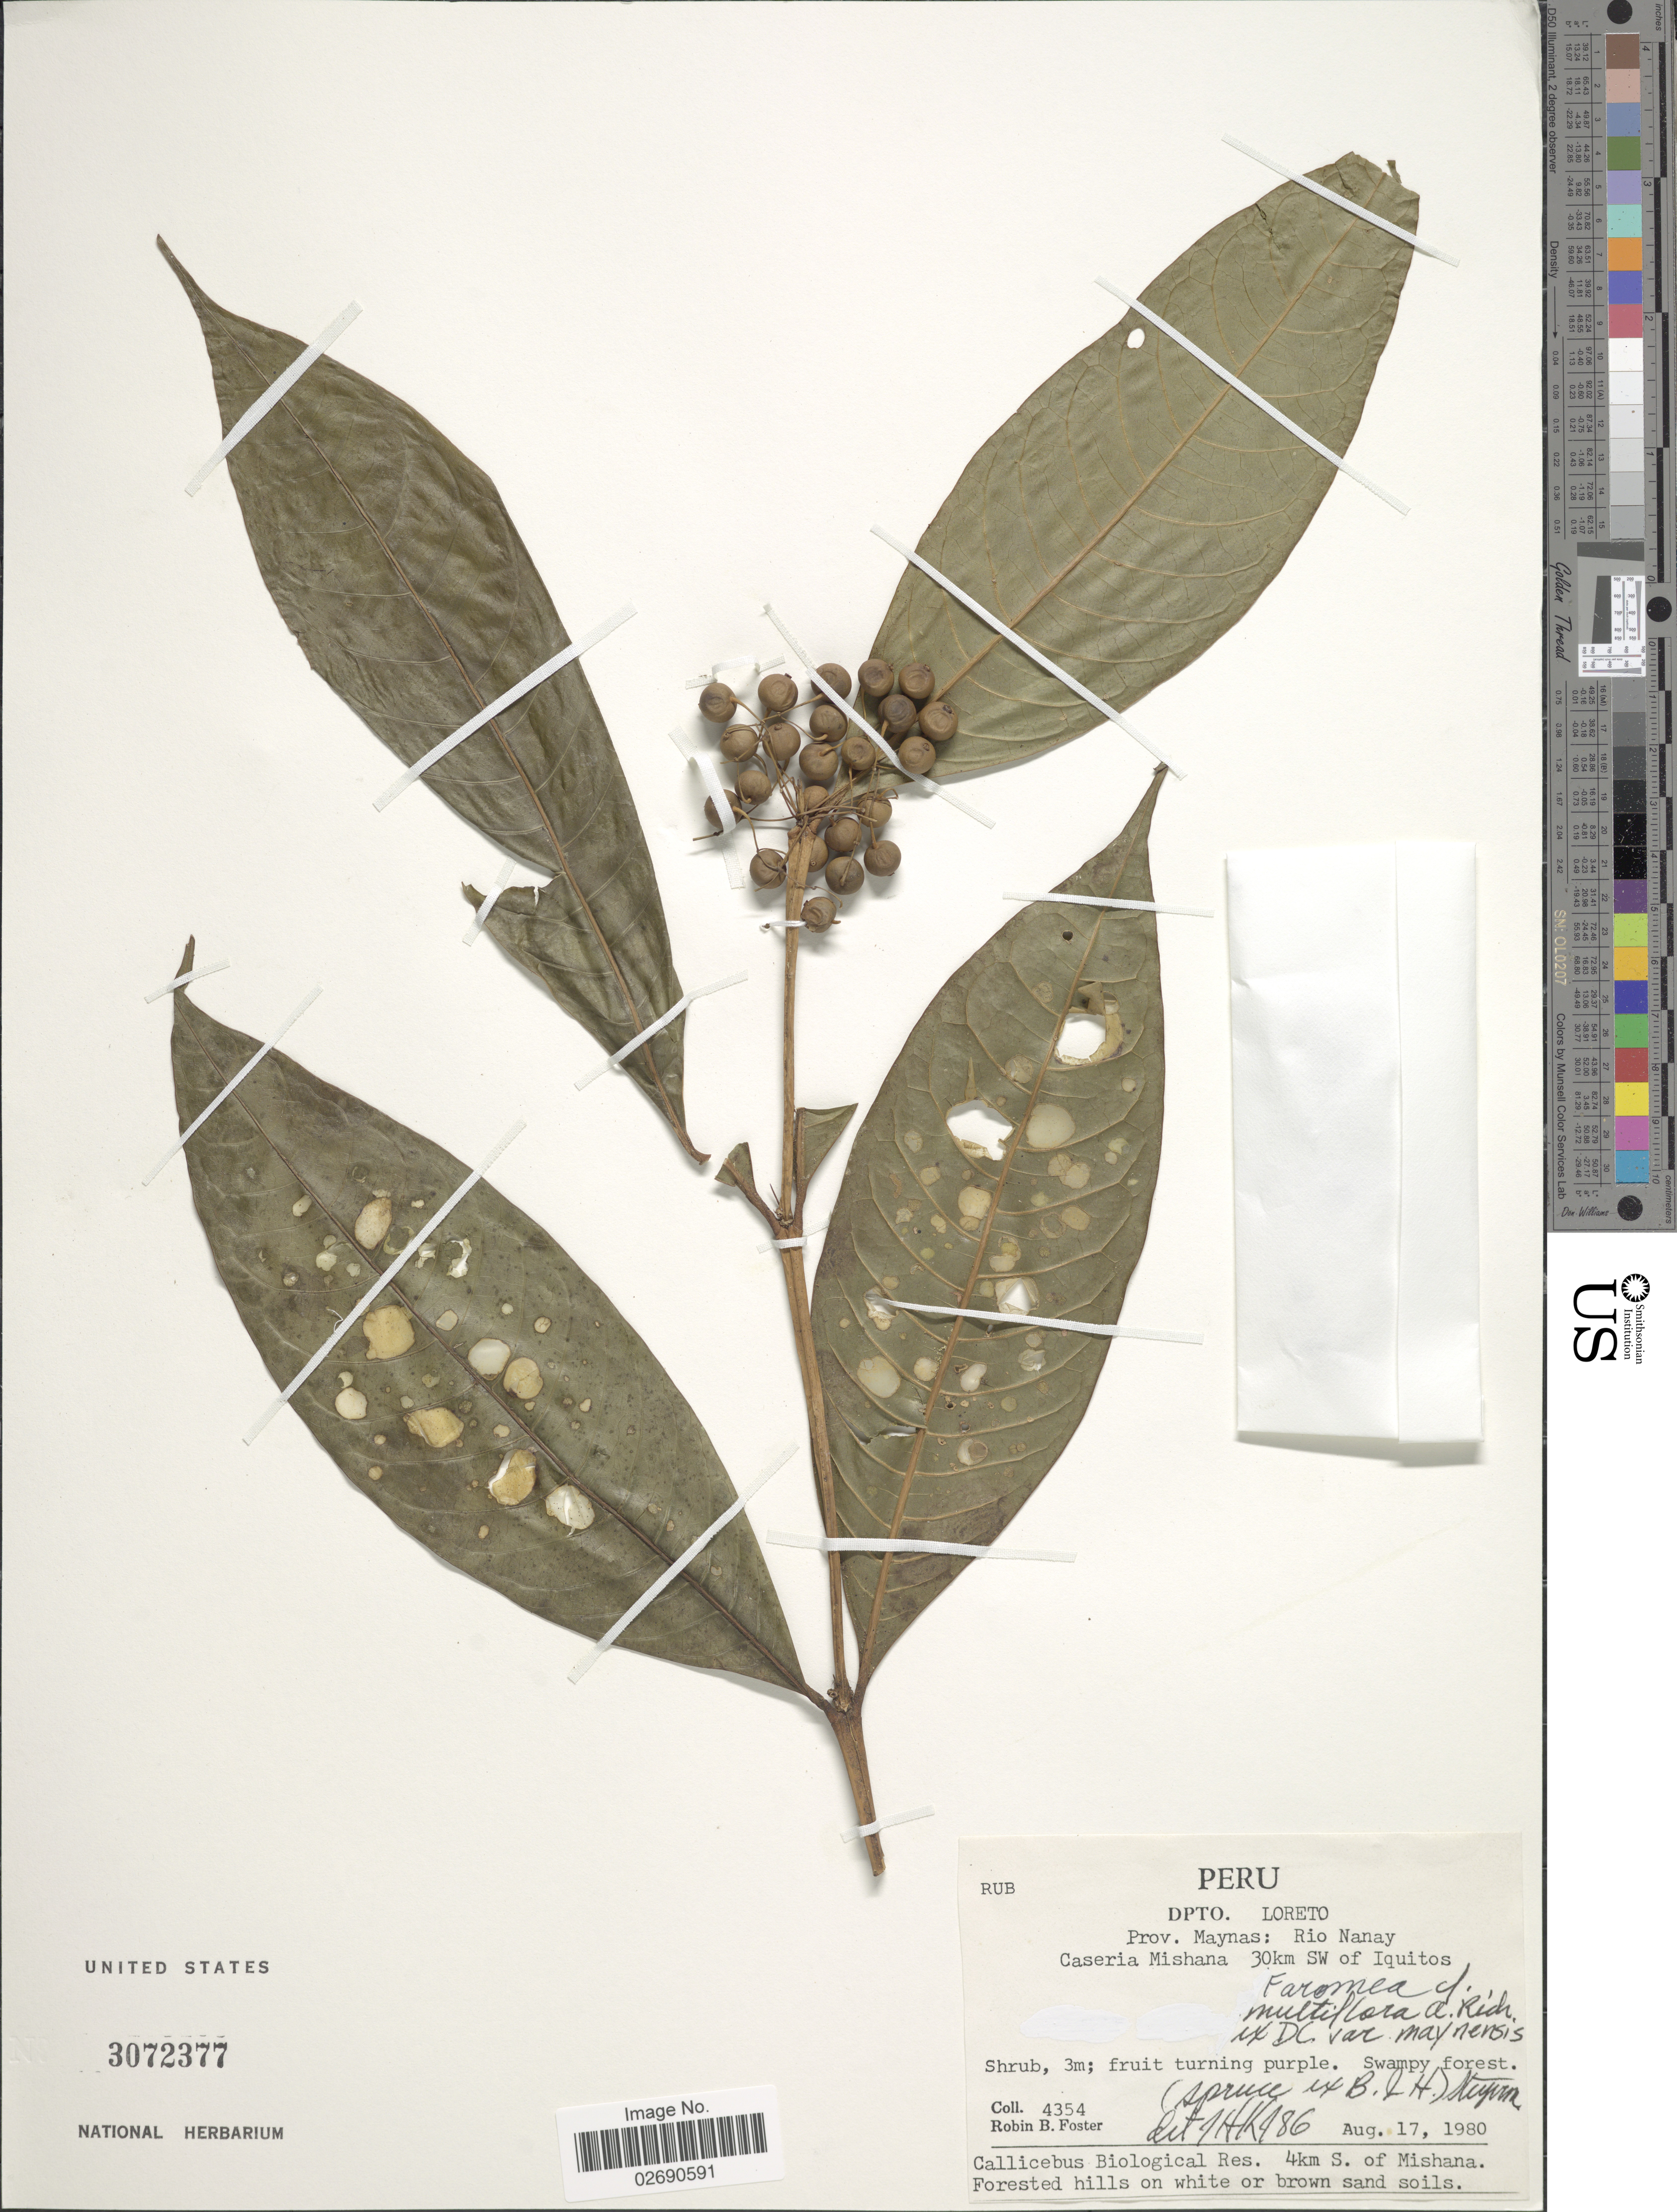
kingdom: Plantae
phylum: Tracheophyta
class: Magnoliopsida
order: Gentianales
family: Rubiaceae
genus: Faramea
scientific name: Faramea multiflora var. maynensis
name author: (Spruce ex Rusby) Steyerm.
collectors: R. B. Foster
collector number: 4354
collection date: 1980-08-17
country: Peru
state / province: Loreto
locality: Prov. Maynas; Rio Nanay, Caseria Mishana 30 km SW of Iquitos, swampy forest.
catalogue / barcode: US 3072377